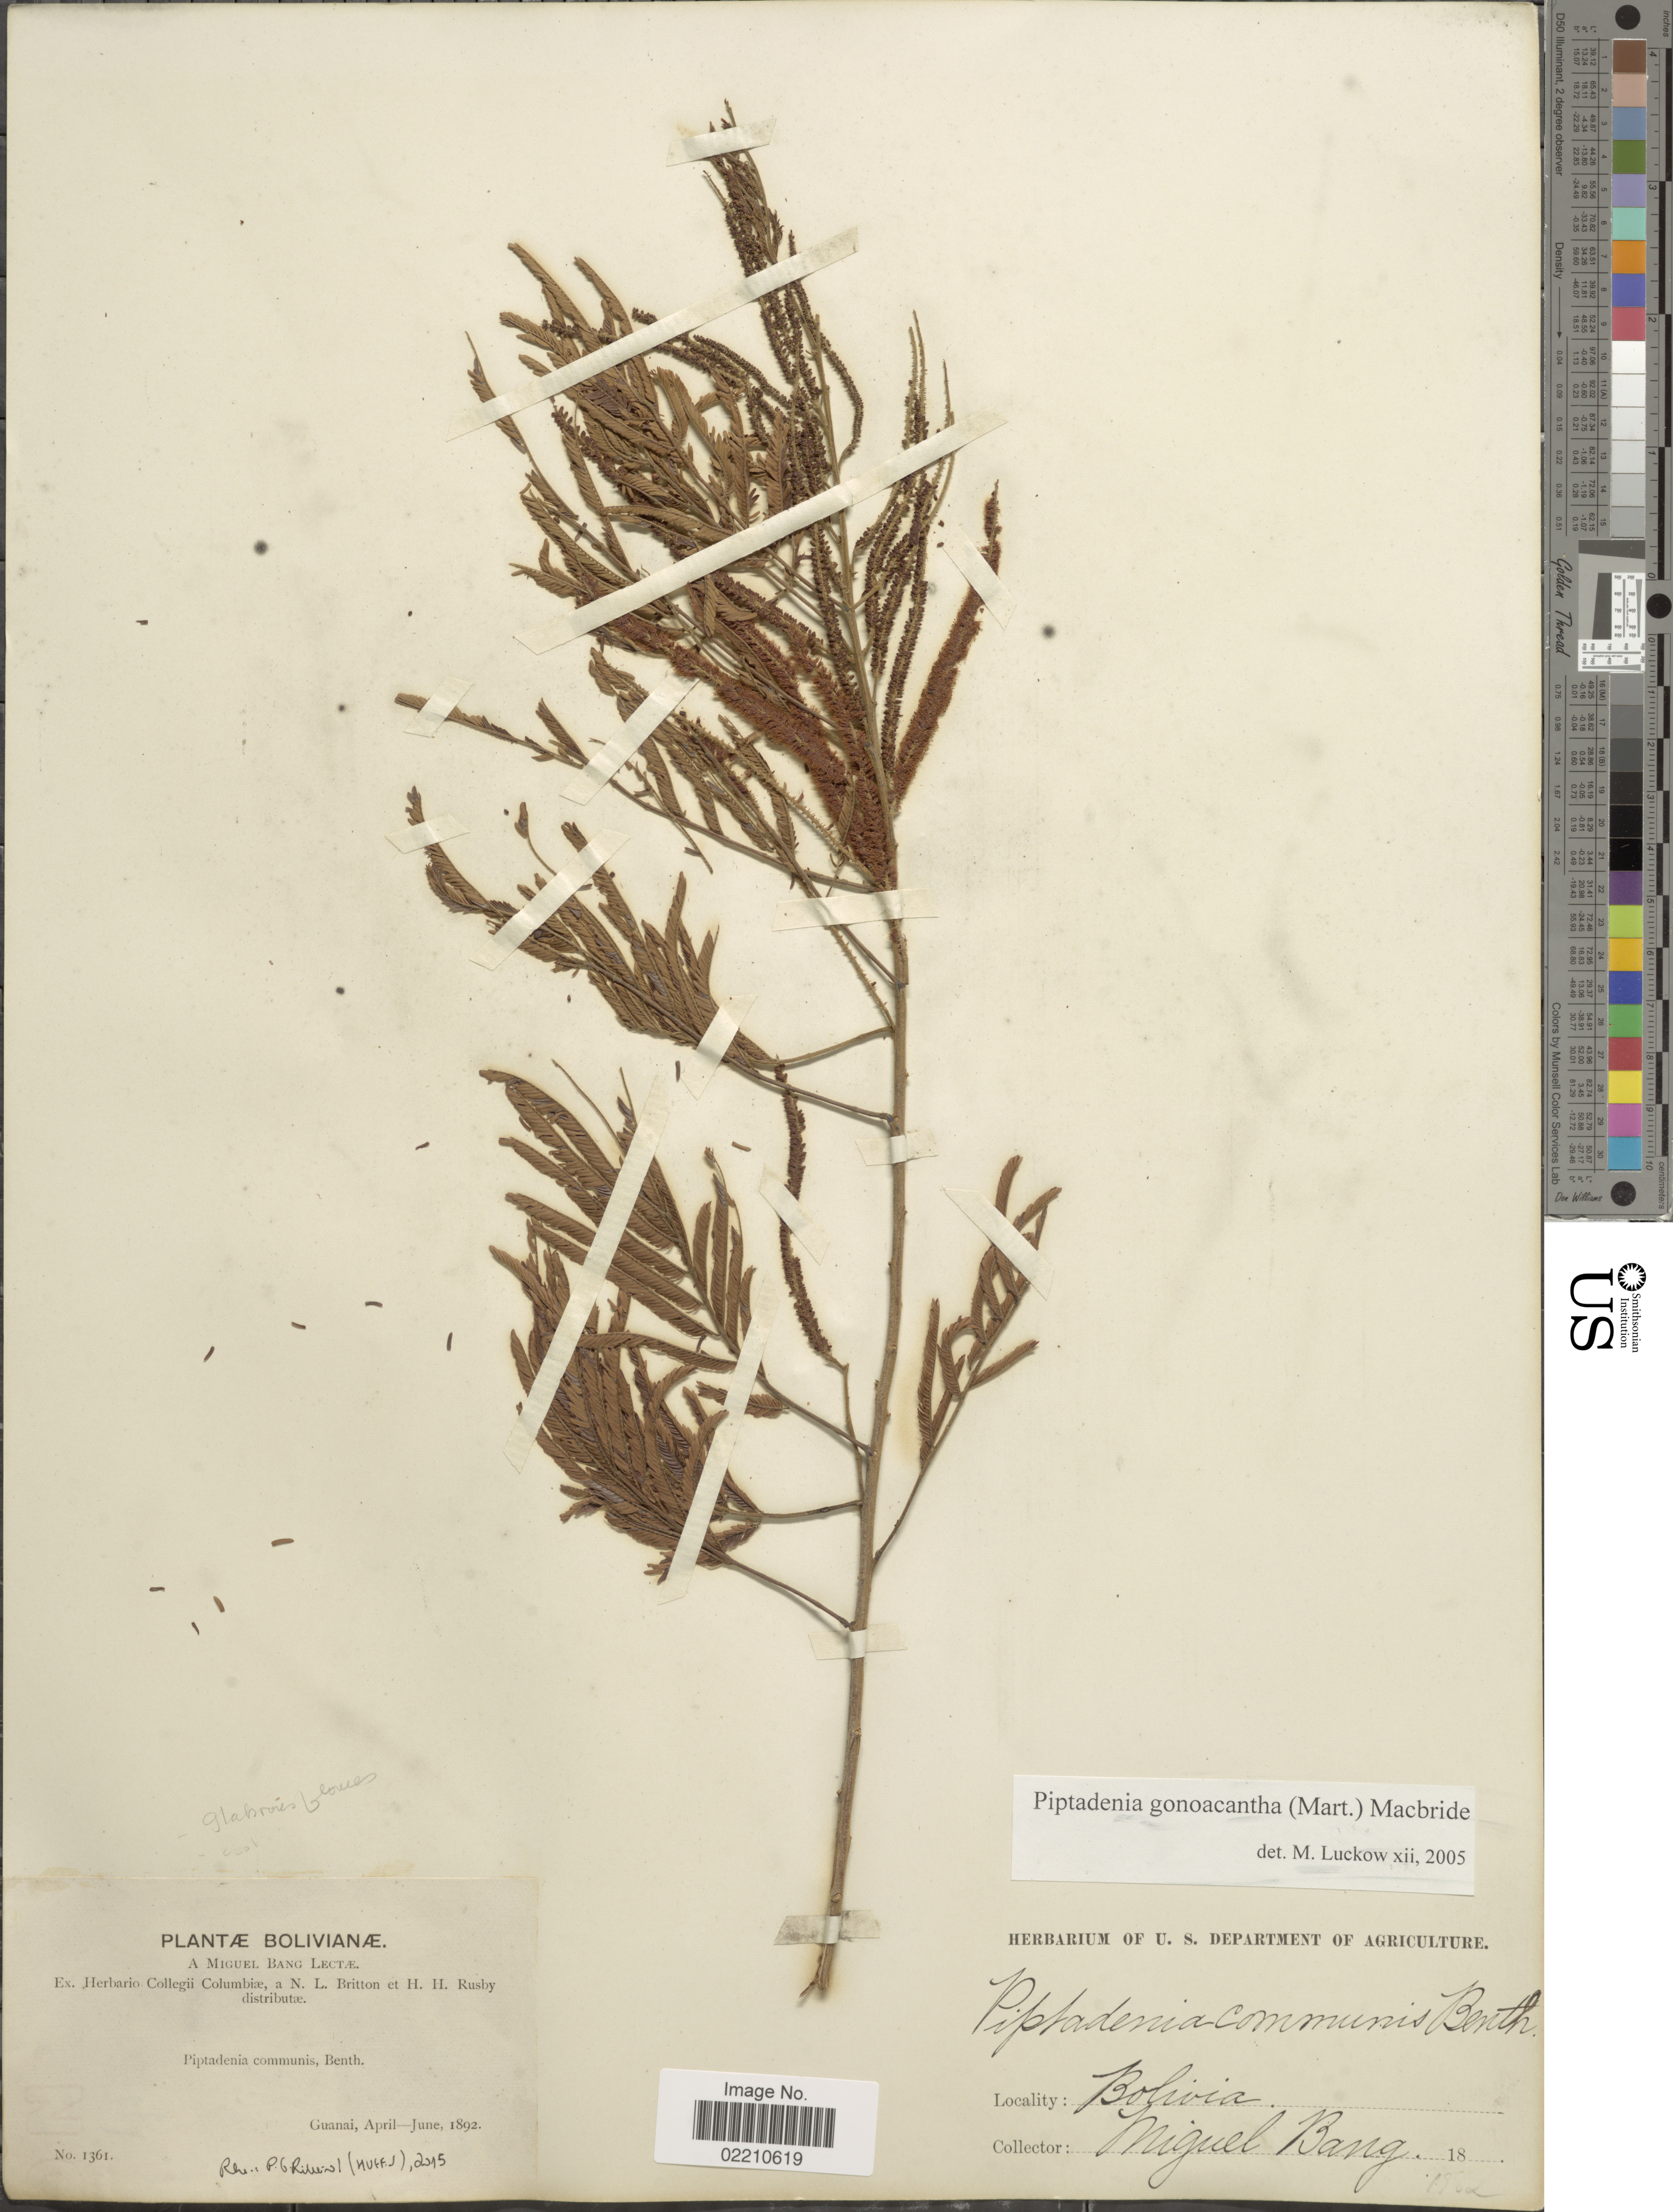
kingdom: Plantae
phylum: Tracheophyta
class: Magnoliopsida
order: Fabales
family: Fabaceae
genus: Piptadenia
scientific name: Piptadenia gonoacantha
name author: (Mart.) J.F. Macbr.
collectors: M. Bang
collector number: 1361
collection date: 1892-04/1892-06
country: Bolivia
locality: Guanai